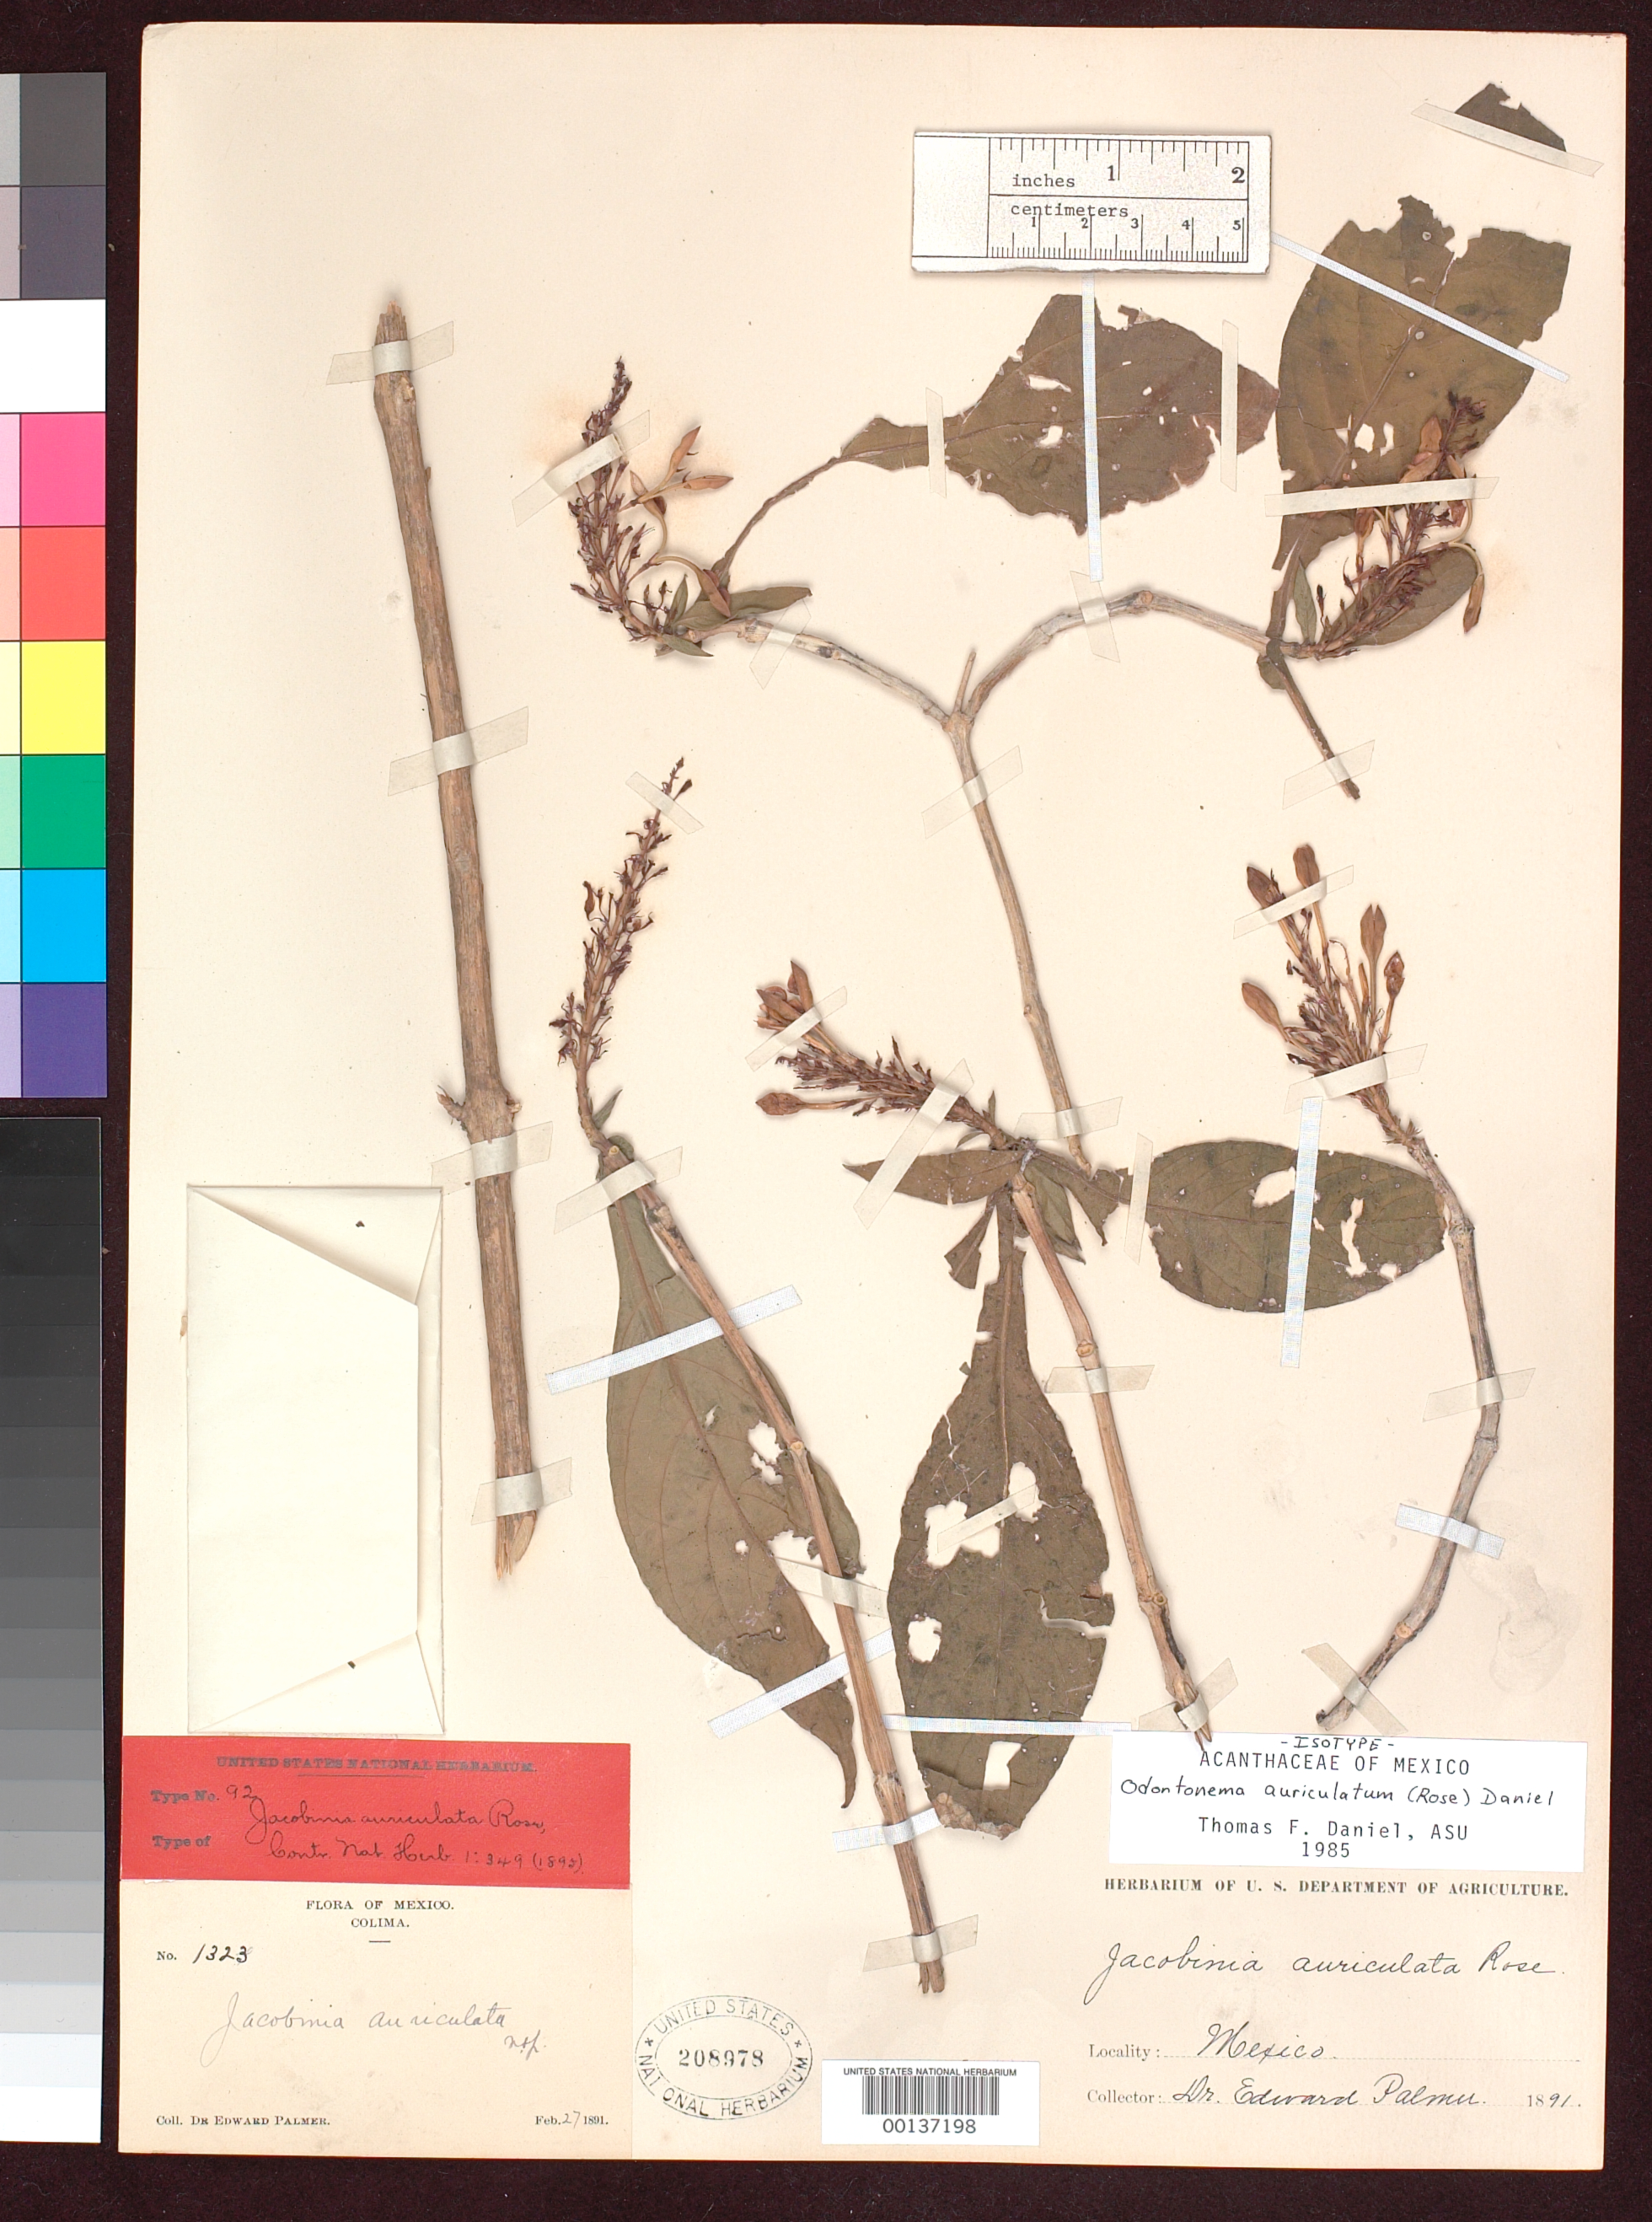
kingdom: Plantae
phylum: Tracheophyta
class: Magnoliopsida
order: Lamiales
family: Acanthaceae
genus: Jacobinia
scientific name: Jacobinia auriculata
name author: Rose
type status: Type Collection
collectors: E. Palmer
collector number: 1323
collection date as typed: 27 Feb 1891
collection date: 1891-02-27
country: Mexico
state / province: Colima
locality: Colima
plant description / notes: One of two original US sheets (USNH 208978, 208979), neither clearly the holotype.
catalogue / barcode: US 208978